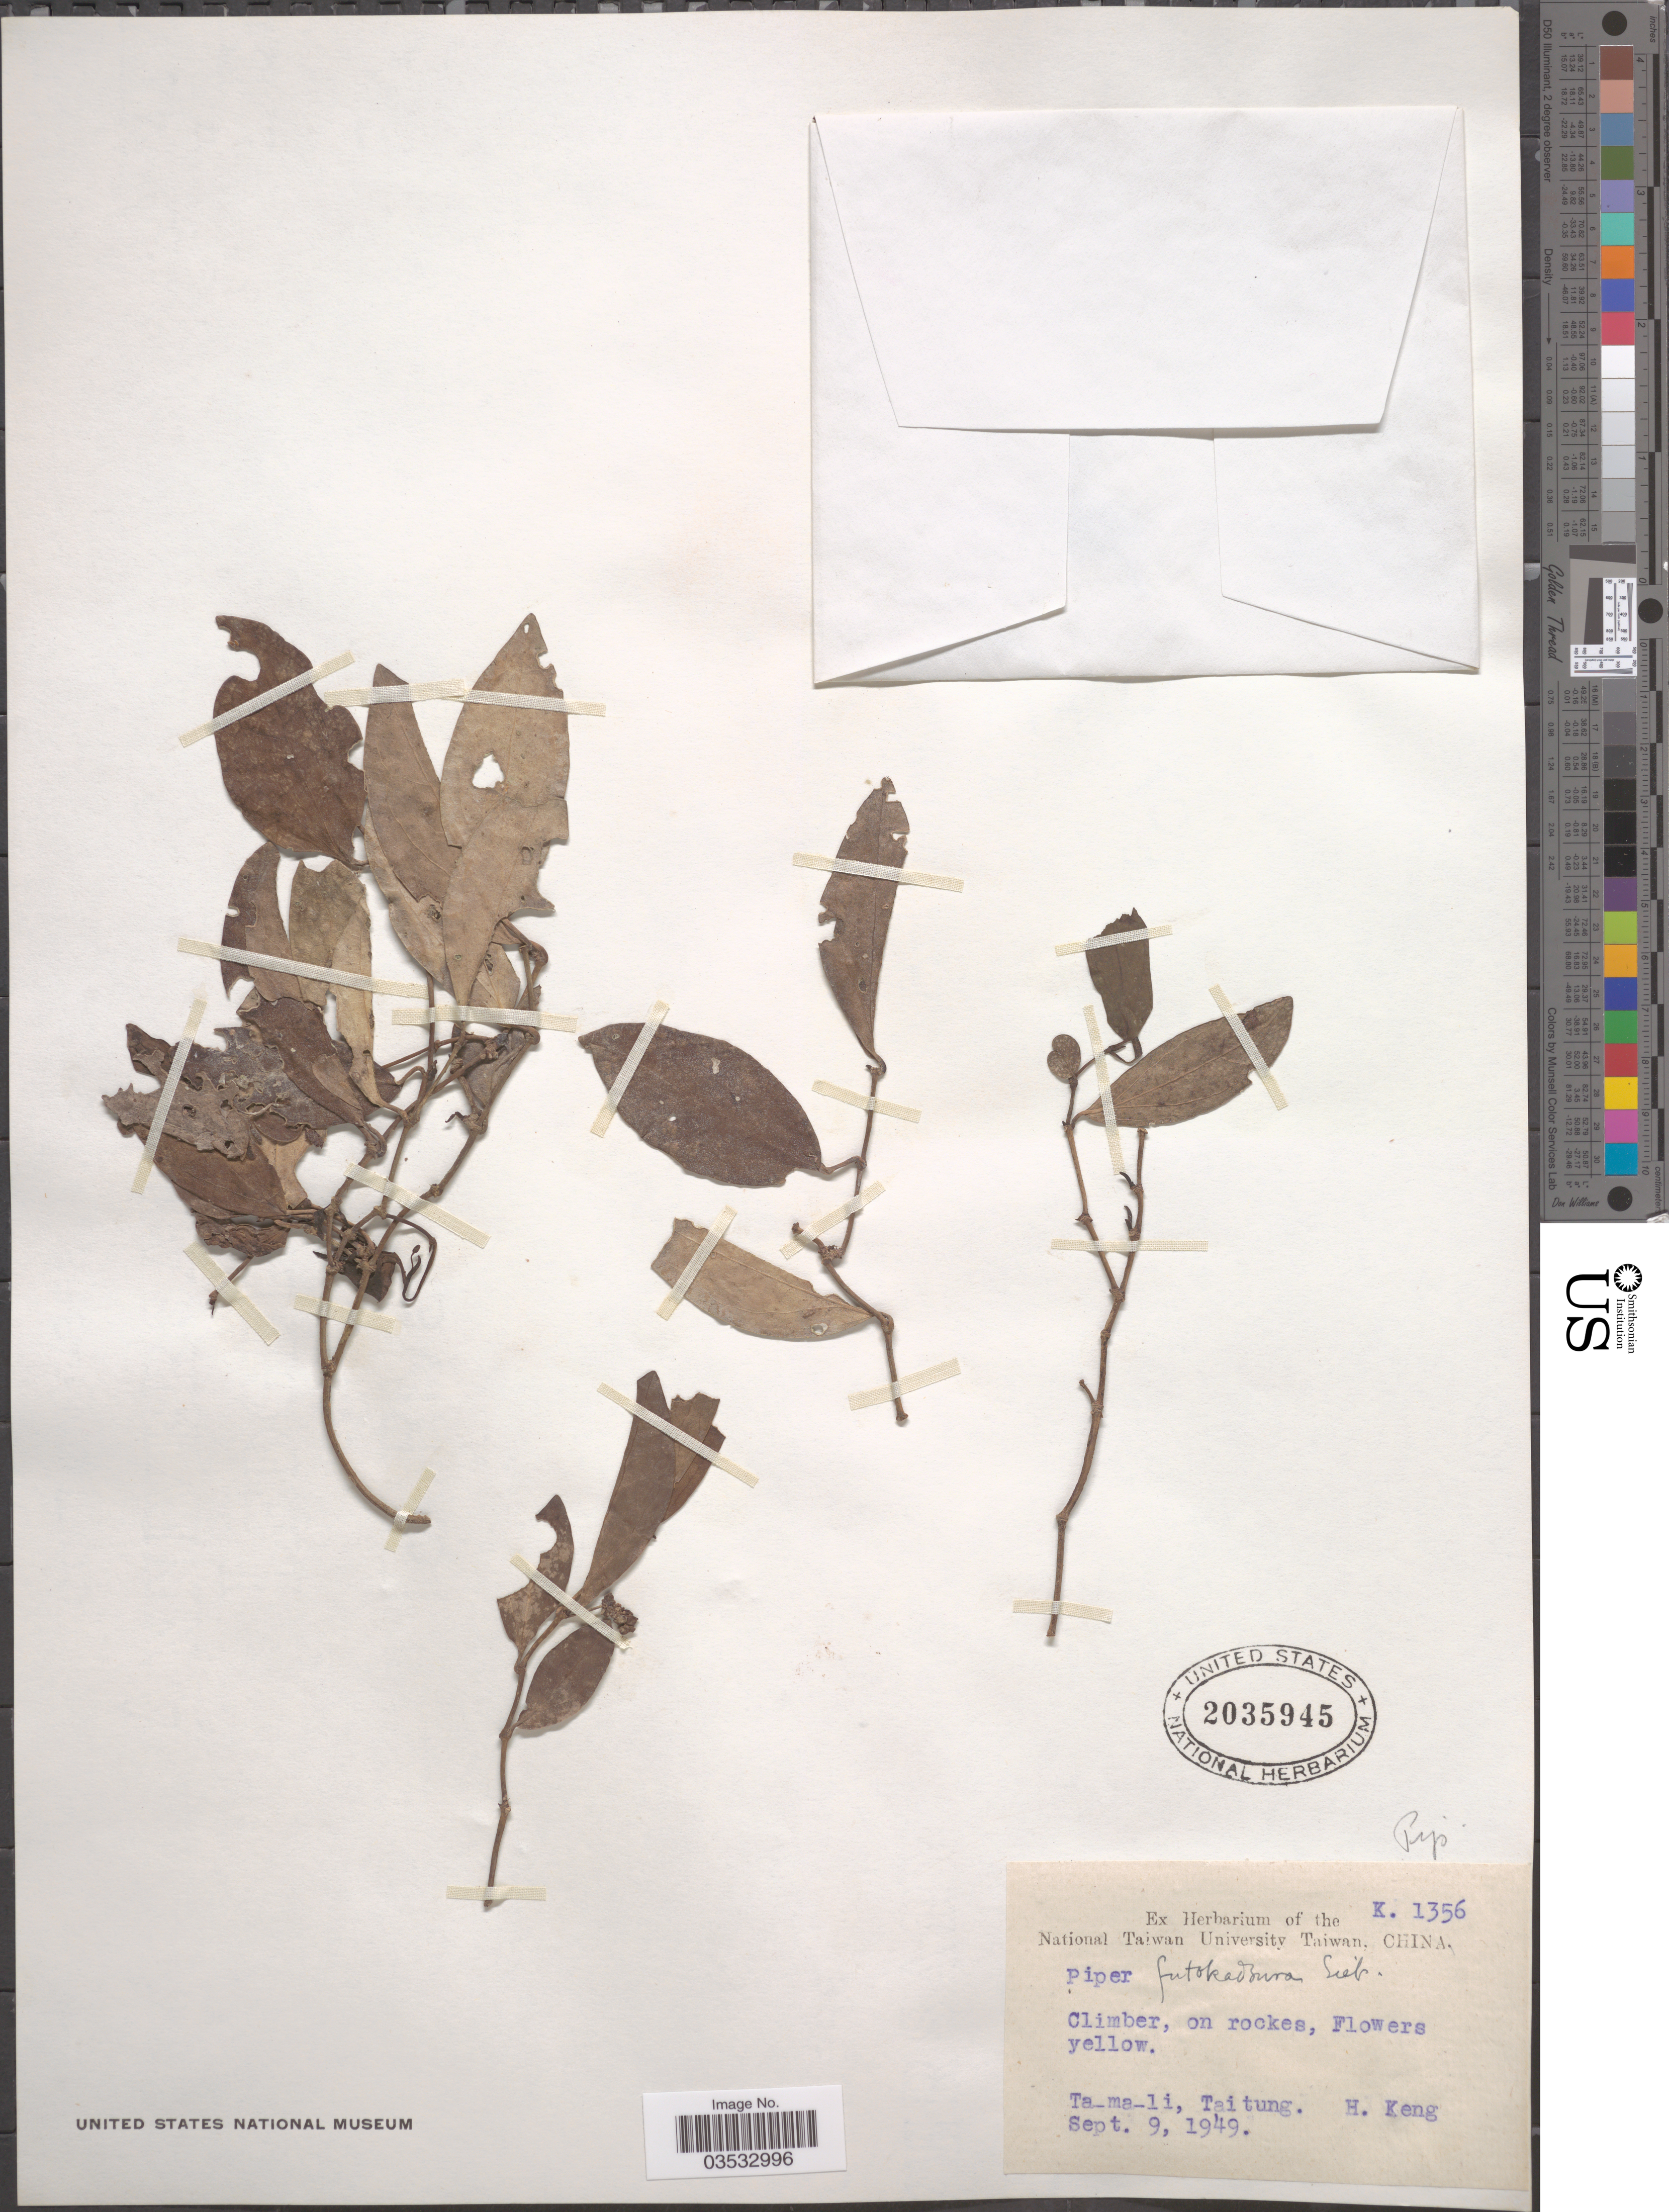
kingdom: Plantae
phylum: Tracheophyta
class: Magnoliopsida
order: Piperales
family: Piperaceae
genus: Piper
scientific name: Piper kadsura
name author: (Choisy) Ohwi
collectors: H. Keng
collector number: K1356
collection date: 1949-09-09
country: Taiwan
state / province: Taitung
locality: Ta-ma-li, Tai tung.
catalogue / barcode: US 2035945